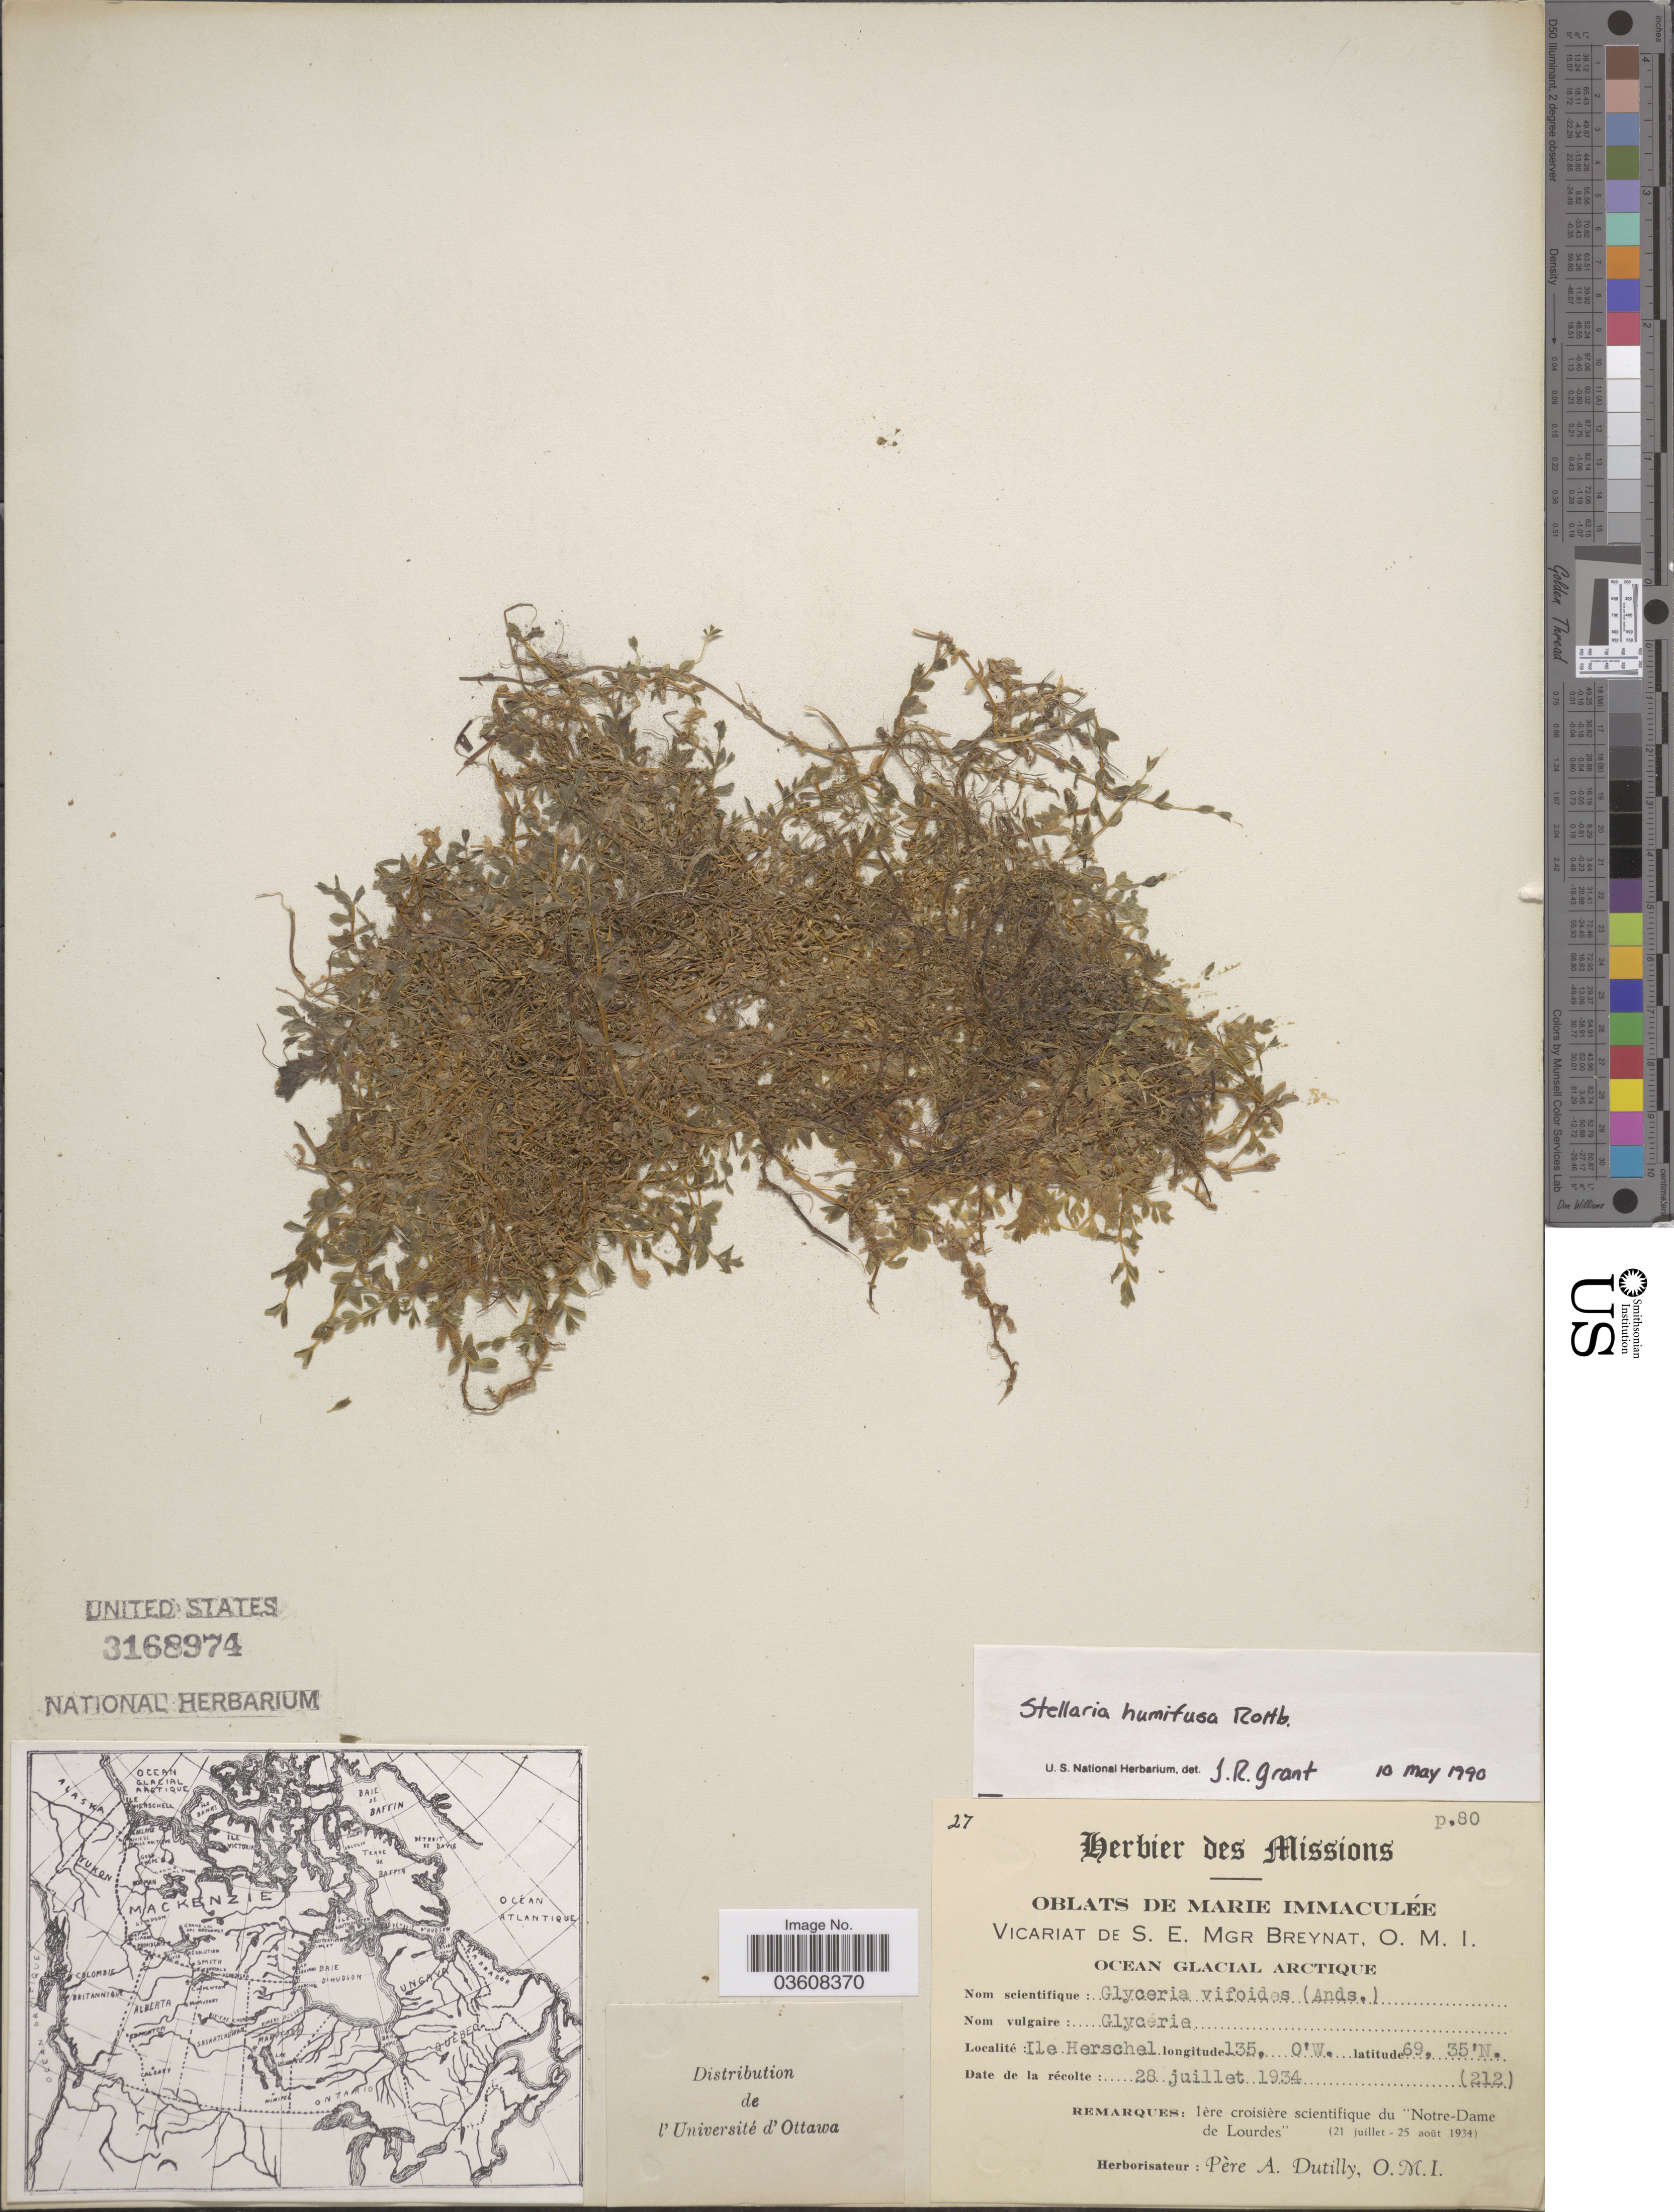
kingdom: Plantae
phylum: Tracheophyta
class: Magnoliopsida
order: Caryophyllales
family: Caryophyllaceae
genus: Stellaria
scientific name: Stellaria humifusa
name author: Rottb.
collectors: P. Dutilly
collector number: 212/27?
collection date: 1934-07-28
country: Canada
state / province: Yukon Territory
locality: Oblats de Marie Immaculée. Vicariat de S. E. Mgr Breynat, O.M.I. Ocean Glacial Arctique. Ile Herschel.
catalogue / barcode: US 3168974